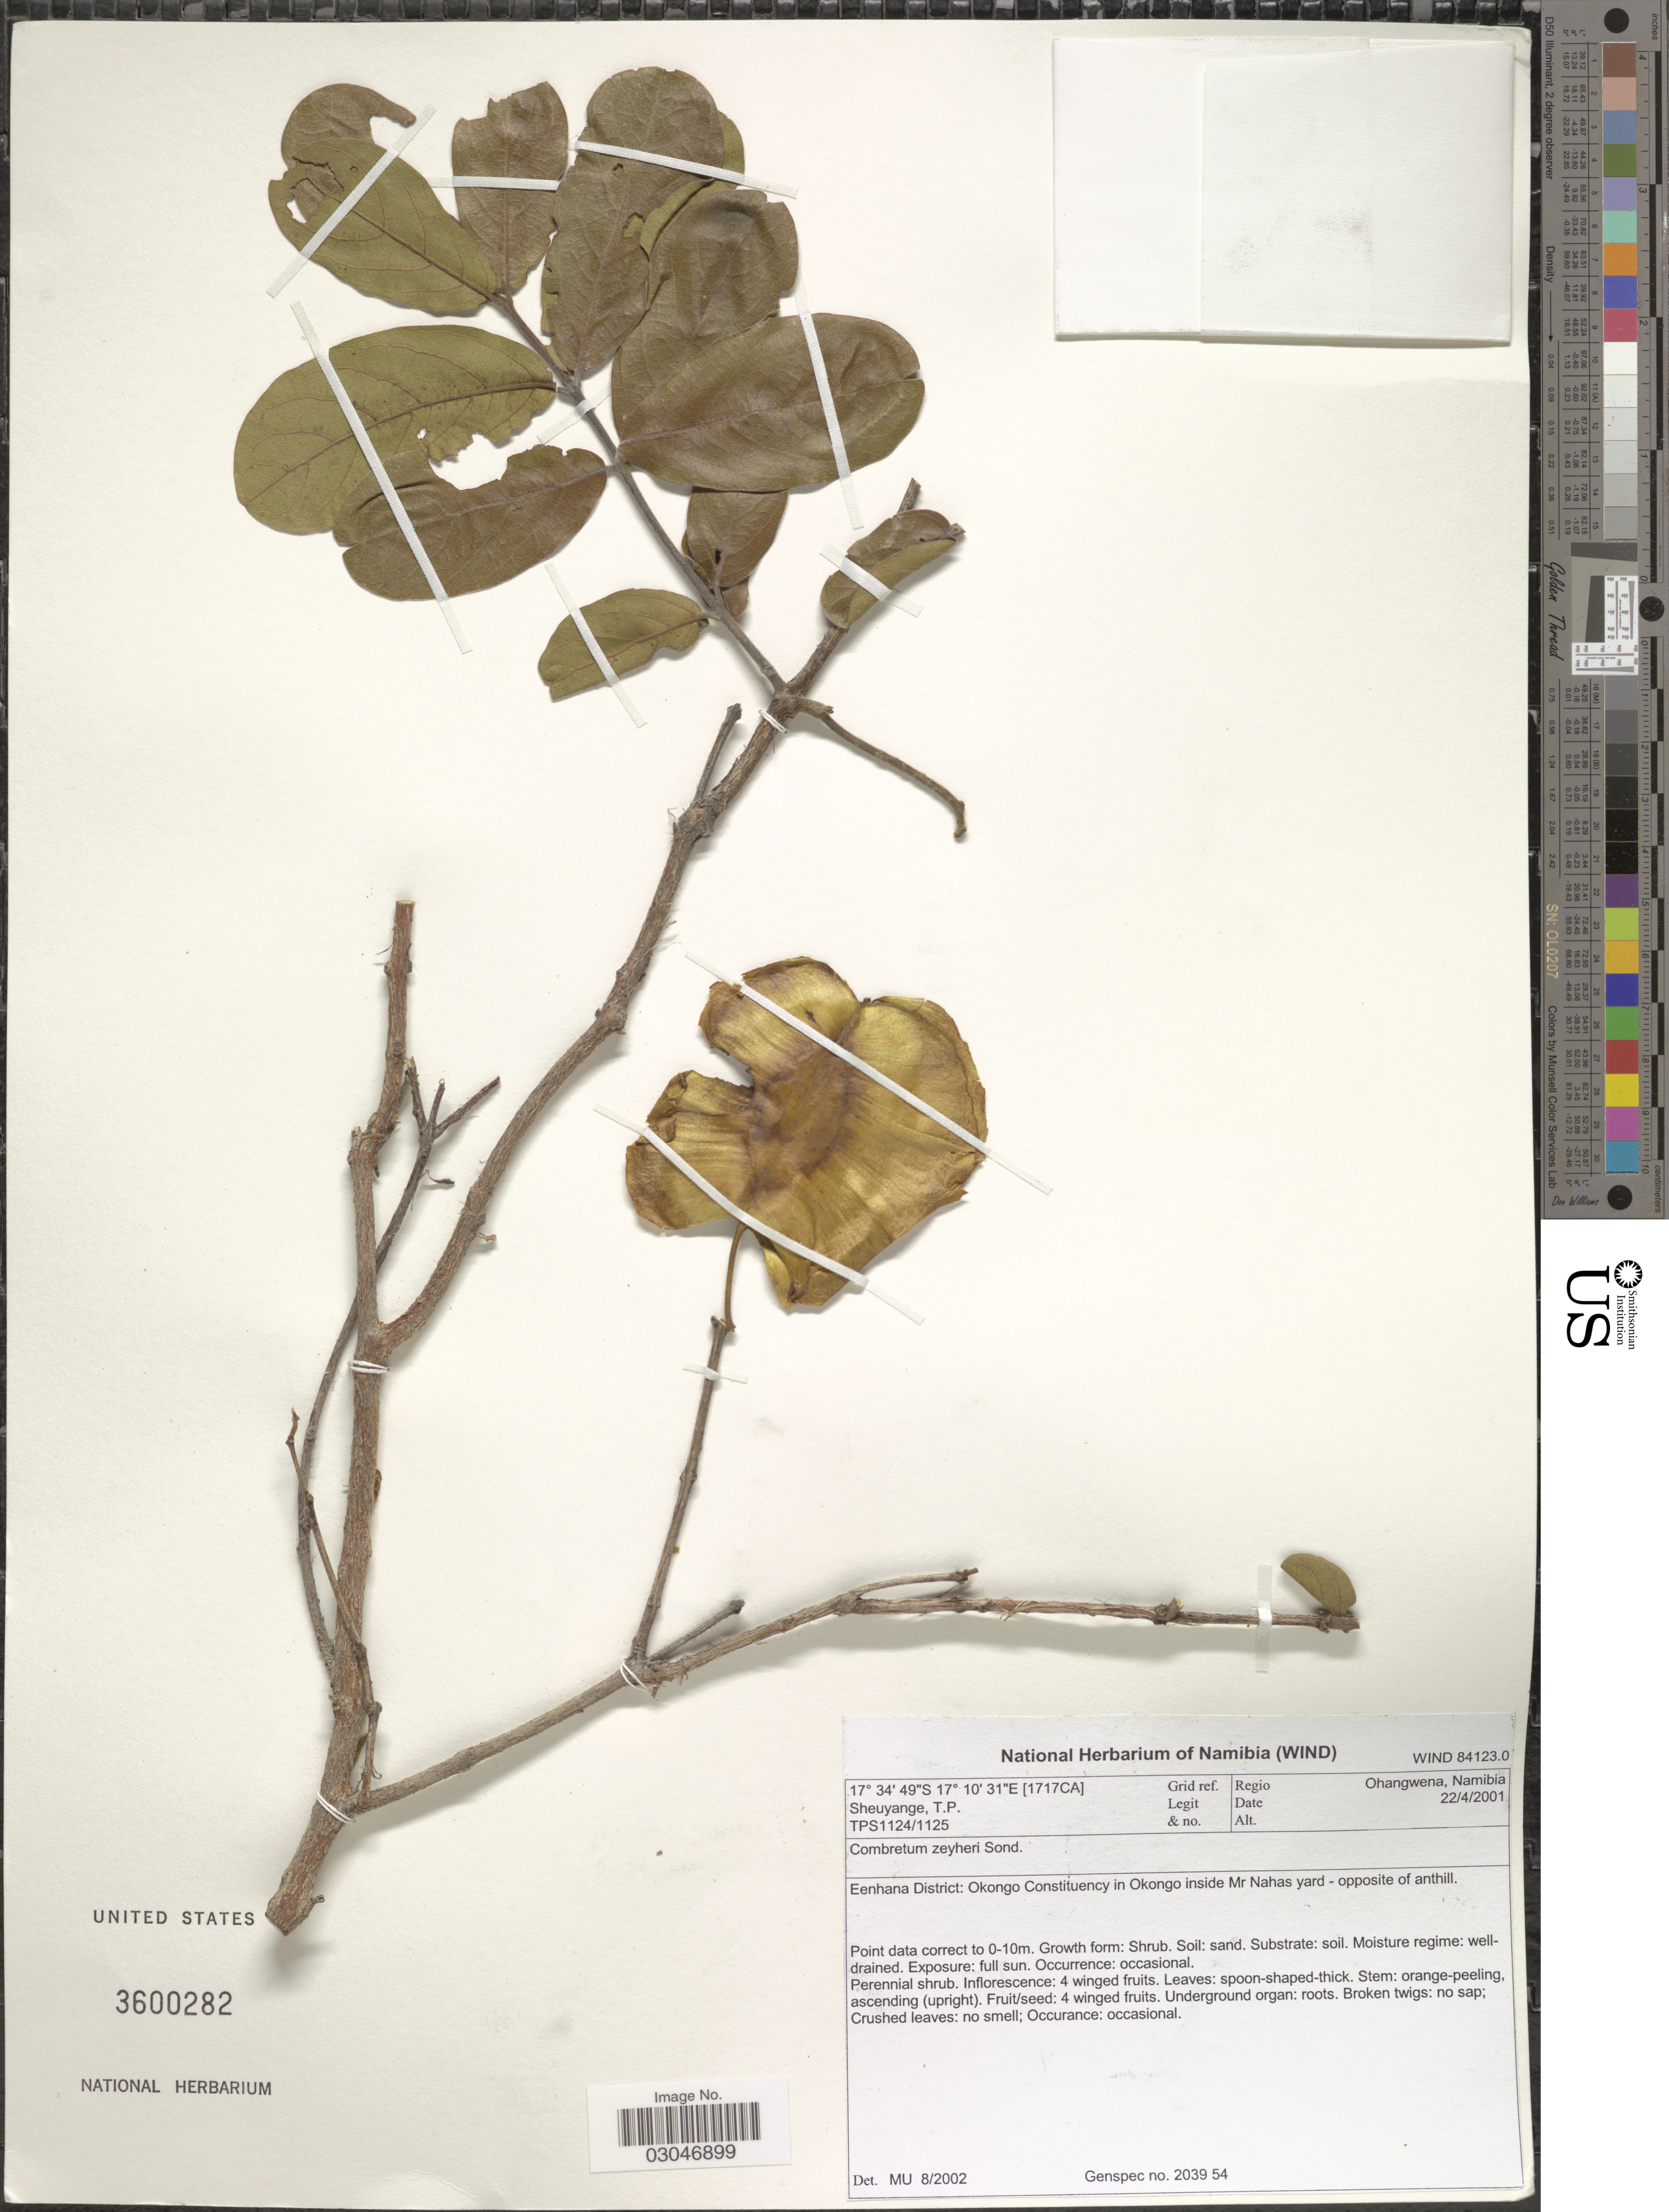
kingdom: Plantae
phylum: Tracheophyta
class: Magnoliopsida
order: Myrtales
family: Combretaceae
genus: Combretum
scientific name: Combretum zeyheri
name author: Sond.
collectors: T. Sheuyange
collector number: TPS1124/1125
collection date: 2001-04-22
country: Namibia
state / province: Ohangwena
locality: Grid ref. [1717CA], Regio Ohangwena, Namibia, Eenhana District: Okongo Constituency in Okongo inside Mr Nahas yard - opposite of anthill.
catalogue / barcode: US 3600282